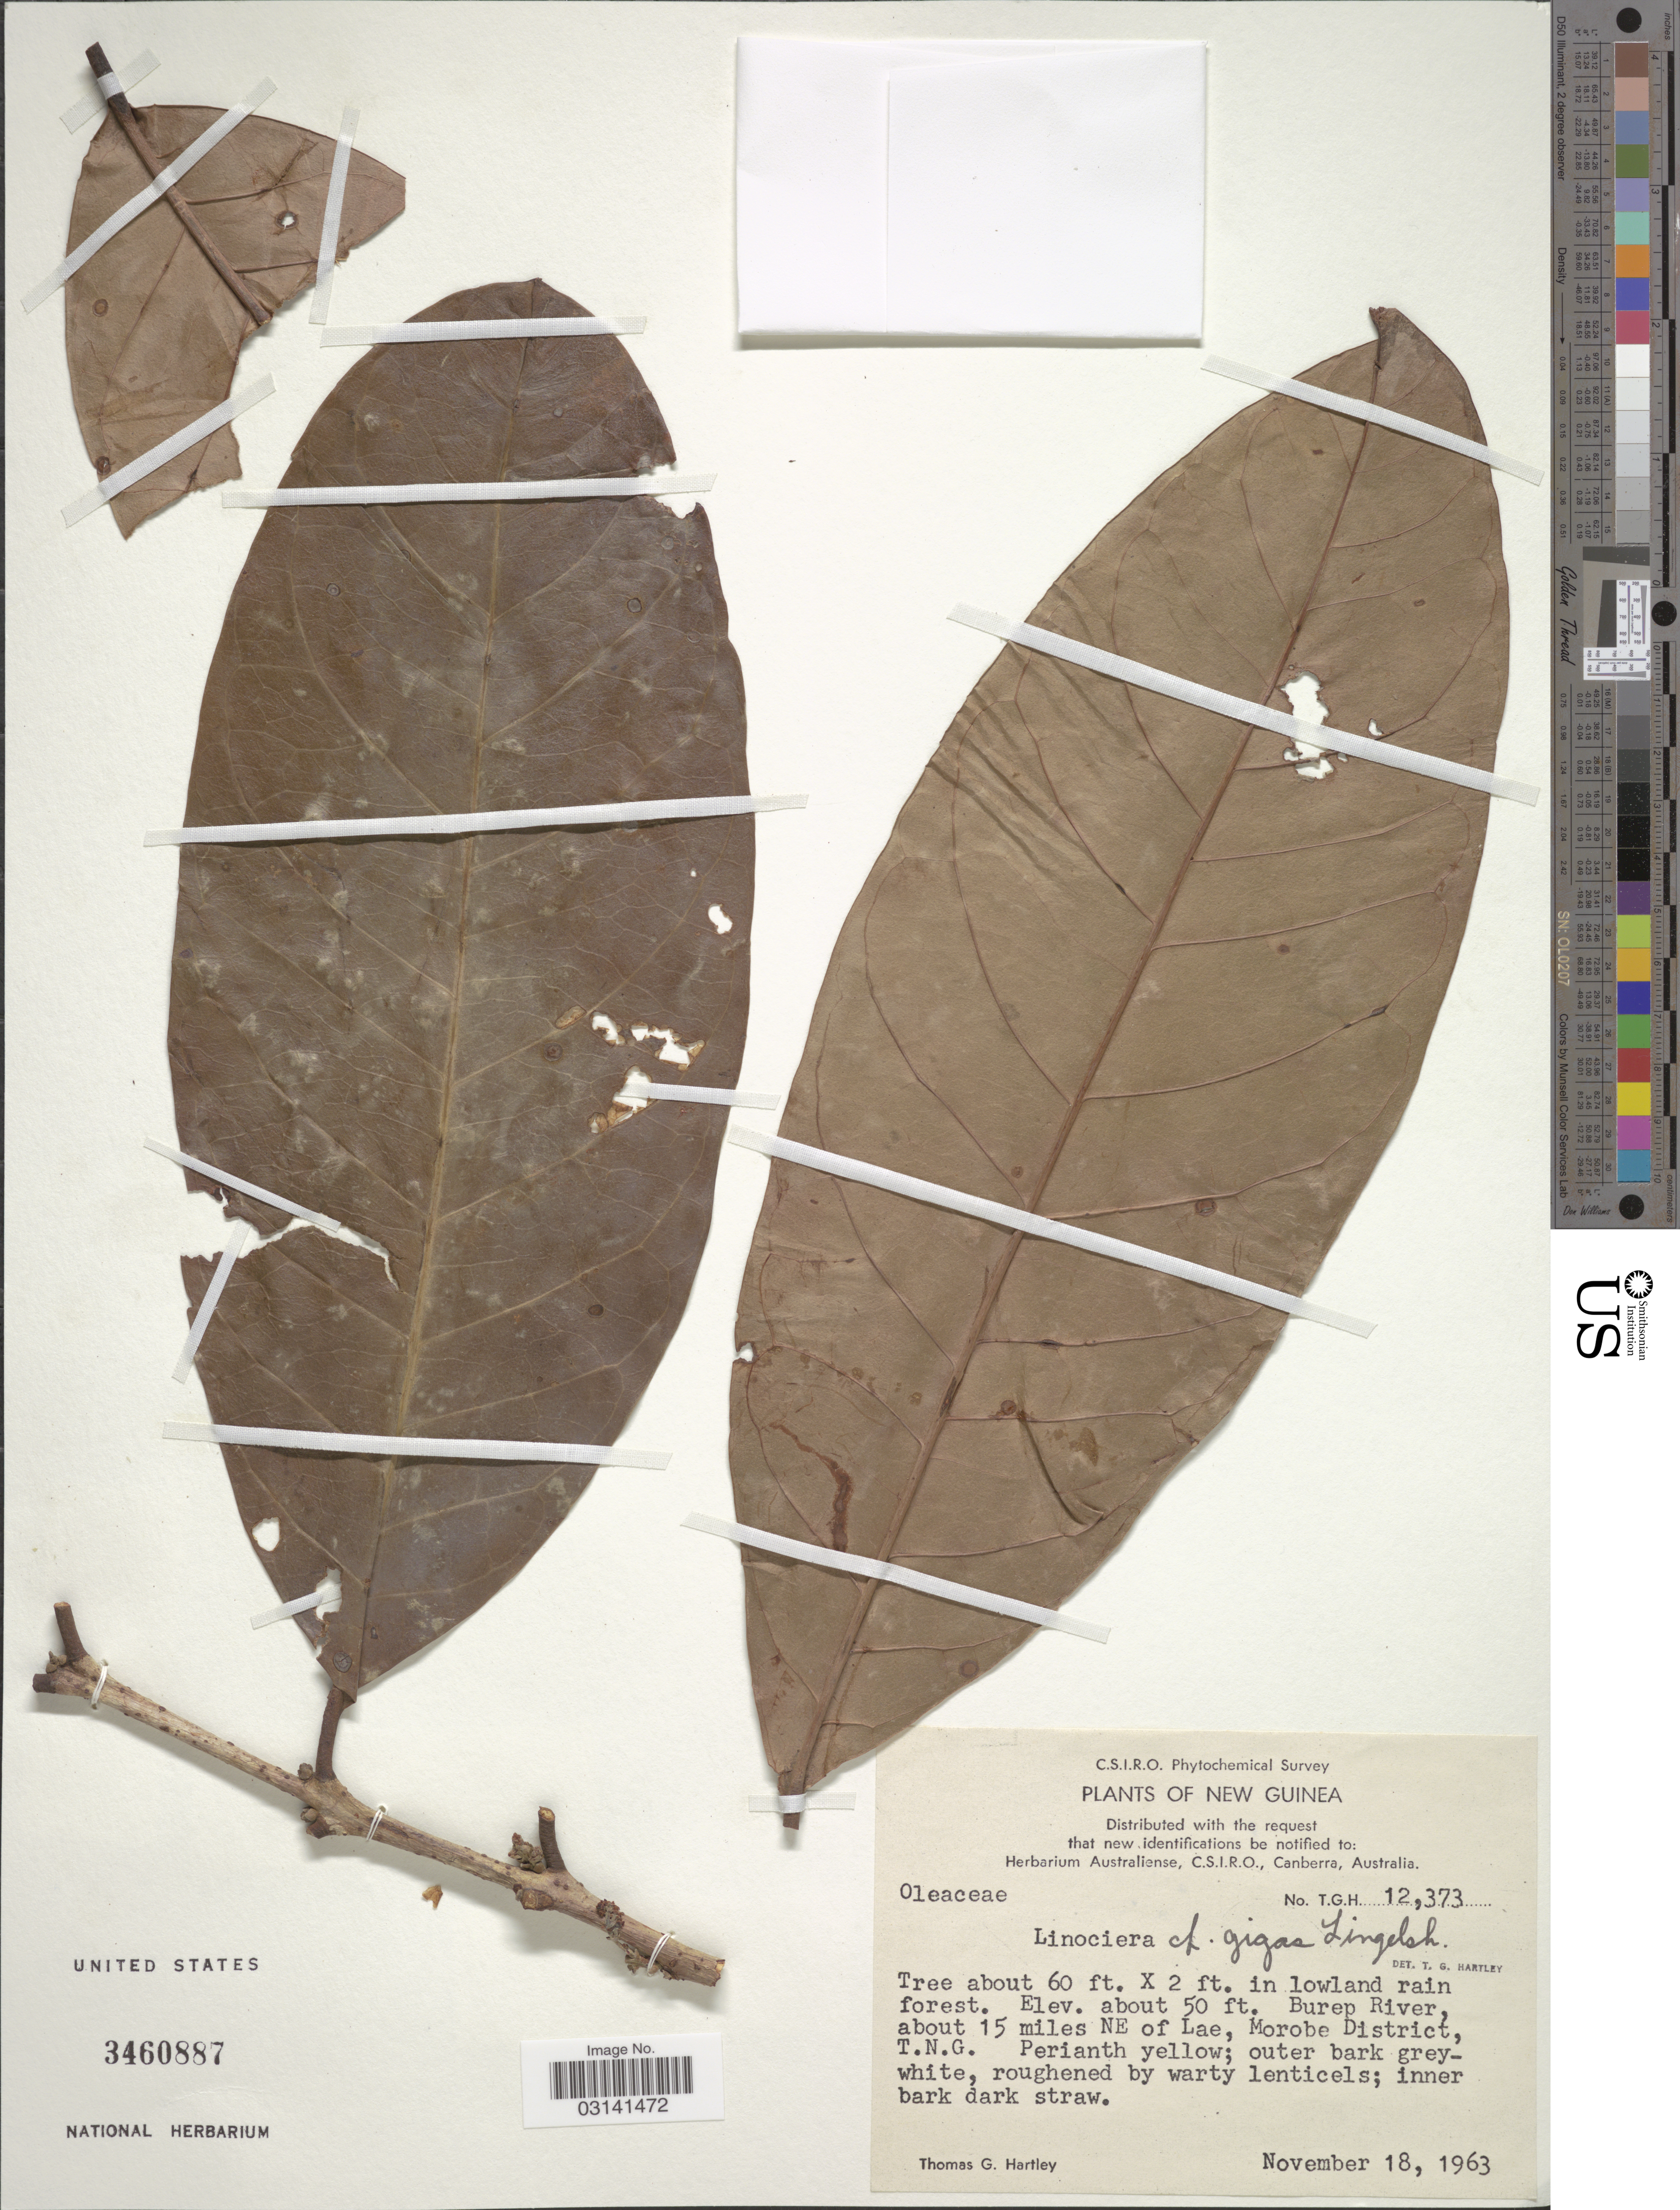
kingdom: Plantae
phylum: Tracheophyta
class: Magnoliopsida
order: Lamiales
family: Oleaceae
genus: Chionanthus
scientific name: Chionanthus gigas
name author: (Lingelsh.) Kiew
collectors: T. G. Hartley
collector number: T.G.H. 12373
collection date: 1963-11-18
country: Papua New Guinea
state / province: Morobe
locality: New Guinea. Burep River, about 15 miles NE of Lae, Morobe District, T.N.G.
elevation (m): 15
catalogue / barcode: US 3460887